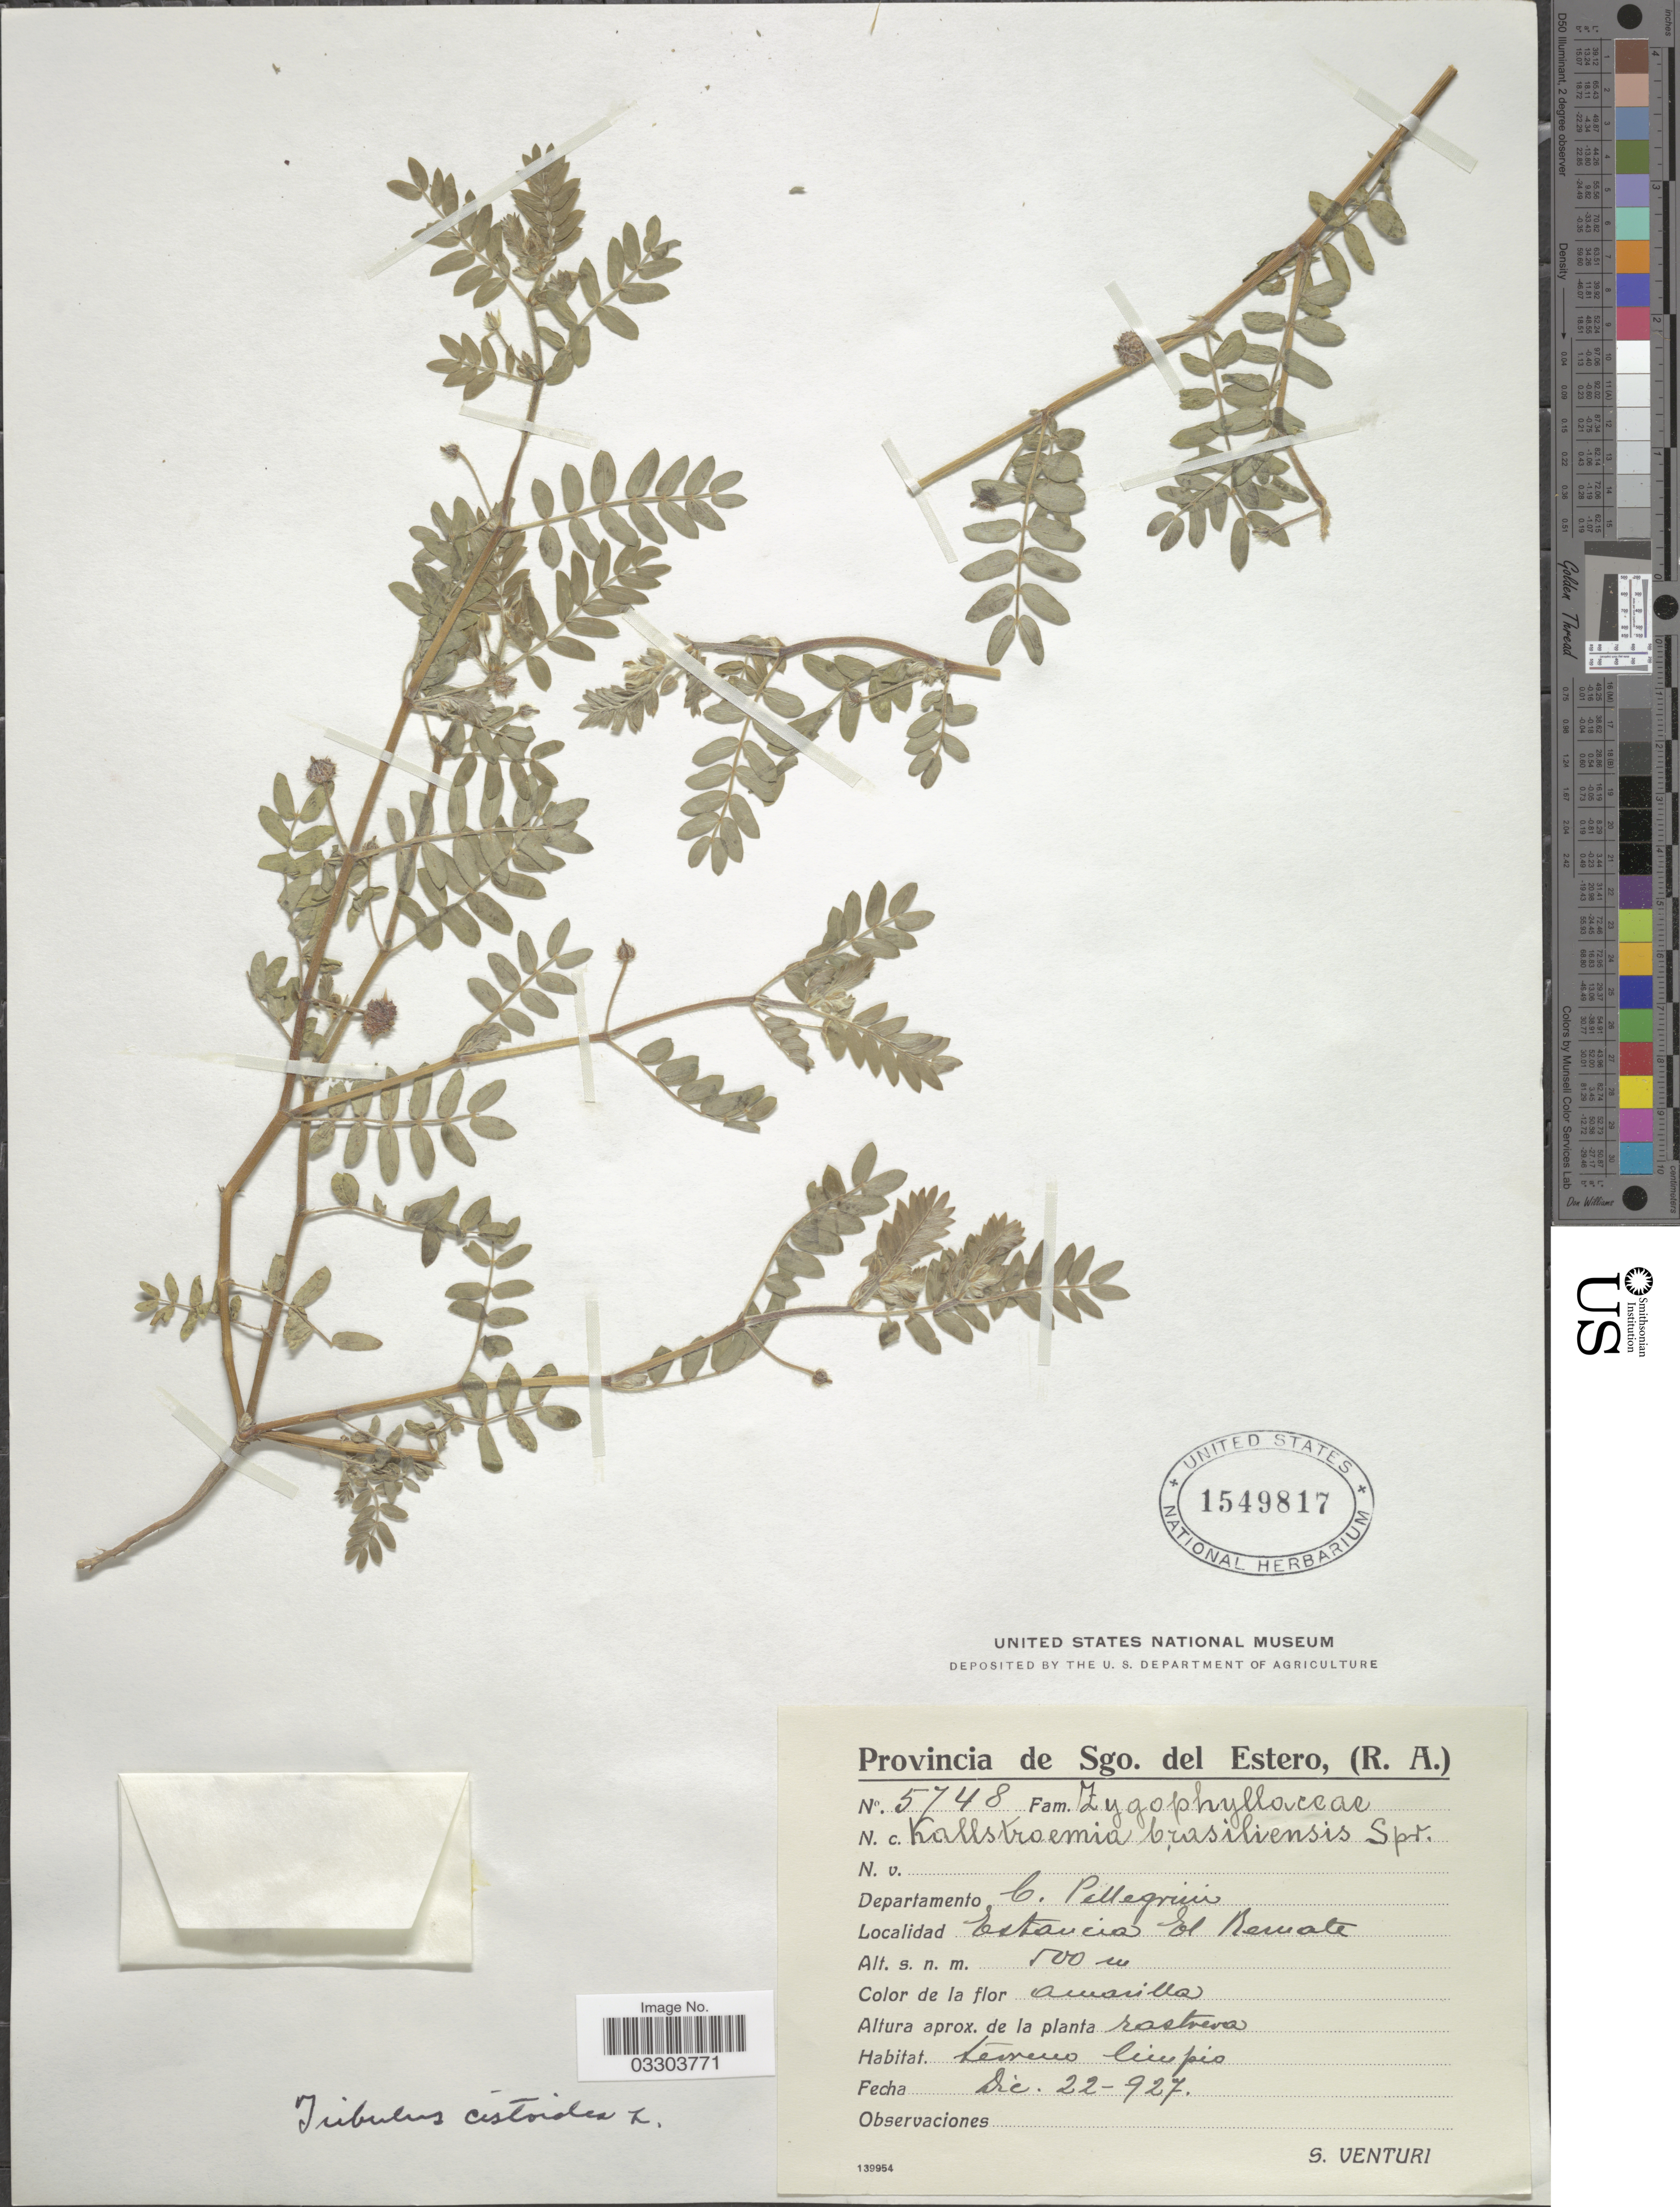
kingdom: Plantae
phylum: Tracheophyta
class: Magnoliopsida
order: Zygophyllales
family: Zygophyllaceae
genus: Tribulus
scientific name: Tribulus terrestris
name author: L.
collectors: S. Venturi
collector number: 5748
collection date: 1927-12-22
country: Argentina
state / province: Santiago del Estero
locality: Departamento C. Pellegrini. Estancia El Remate.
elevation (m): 500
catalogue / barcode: US 1549817